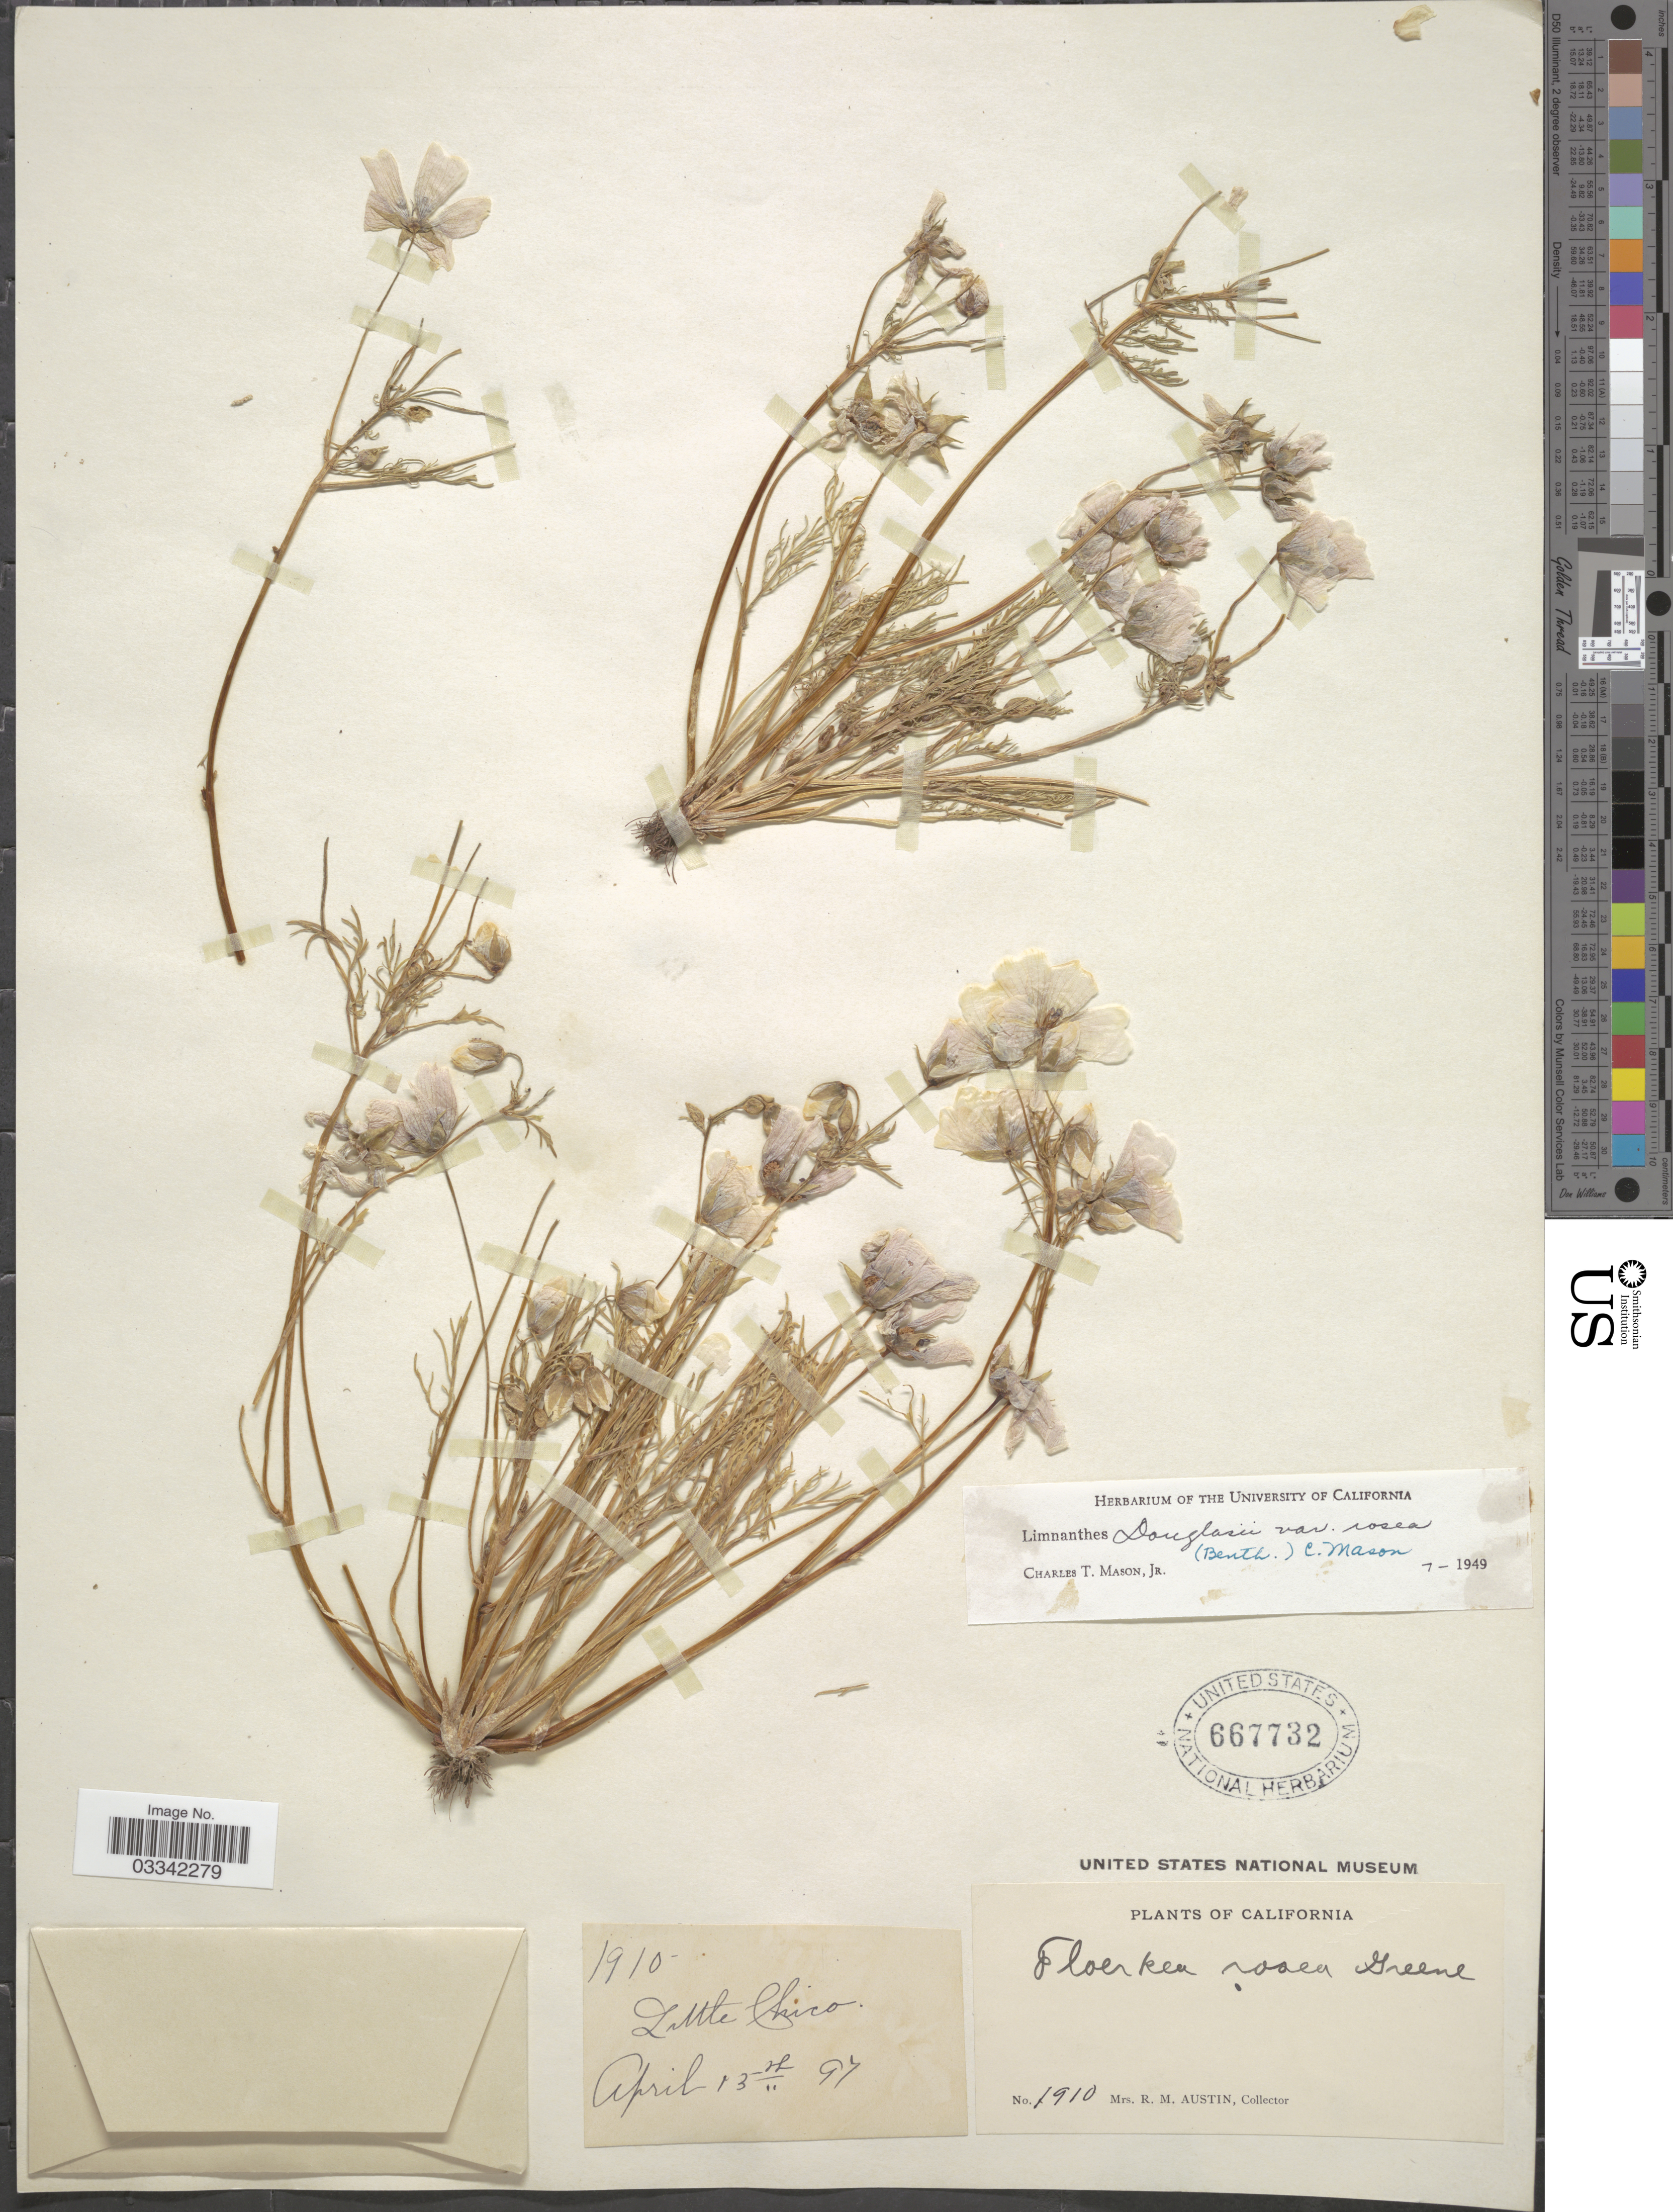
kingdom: Plantae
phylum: Tracheophyta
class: Magnoliopsida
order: Brassicales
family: Limnanthaceae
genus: Limnanthes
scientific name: Limnanthes douglasii var. rosea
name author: (Hartw. ex Benth.) Mason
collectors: R. Austin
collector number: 1910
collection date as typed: Transcribed d/m/y: 13/4/97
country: United States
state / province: California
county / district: Butte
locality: Little Chico.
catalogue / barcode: US 667732